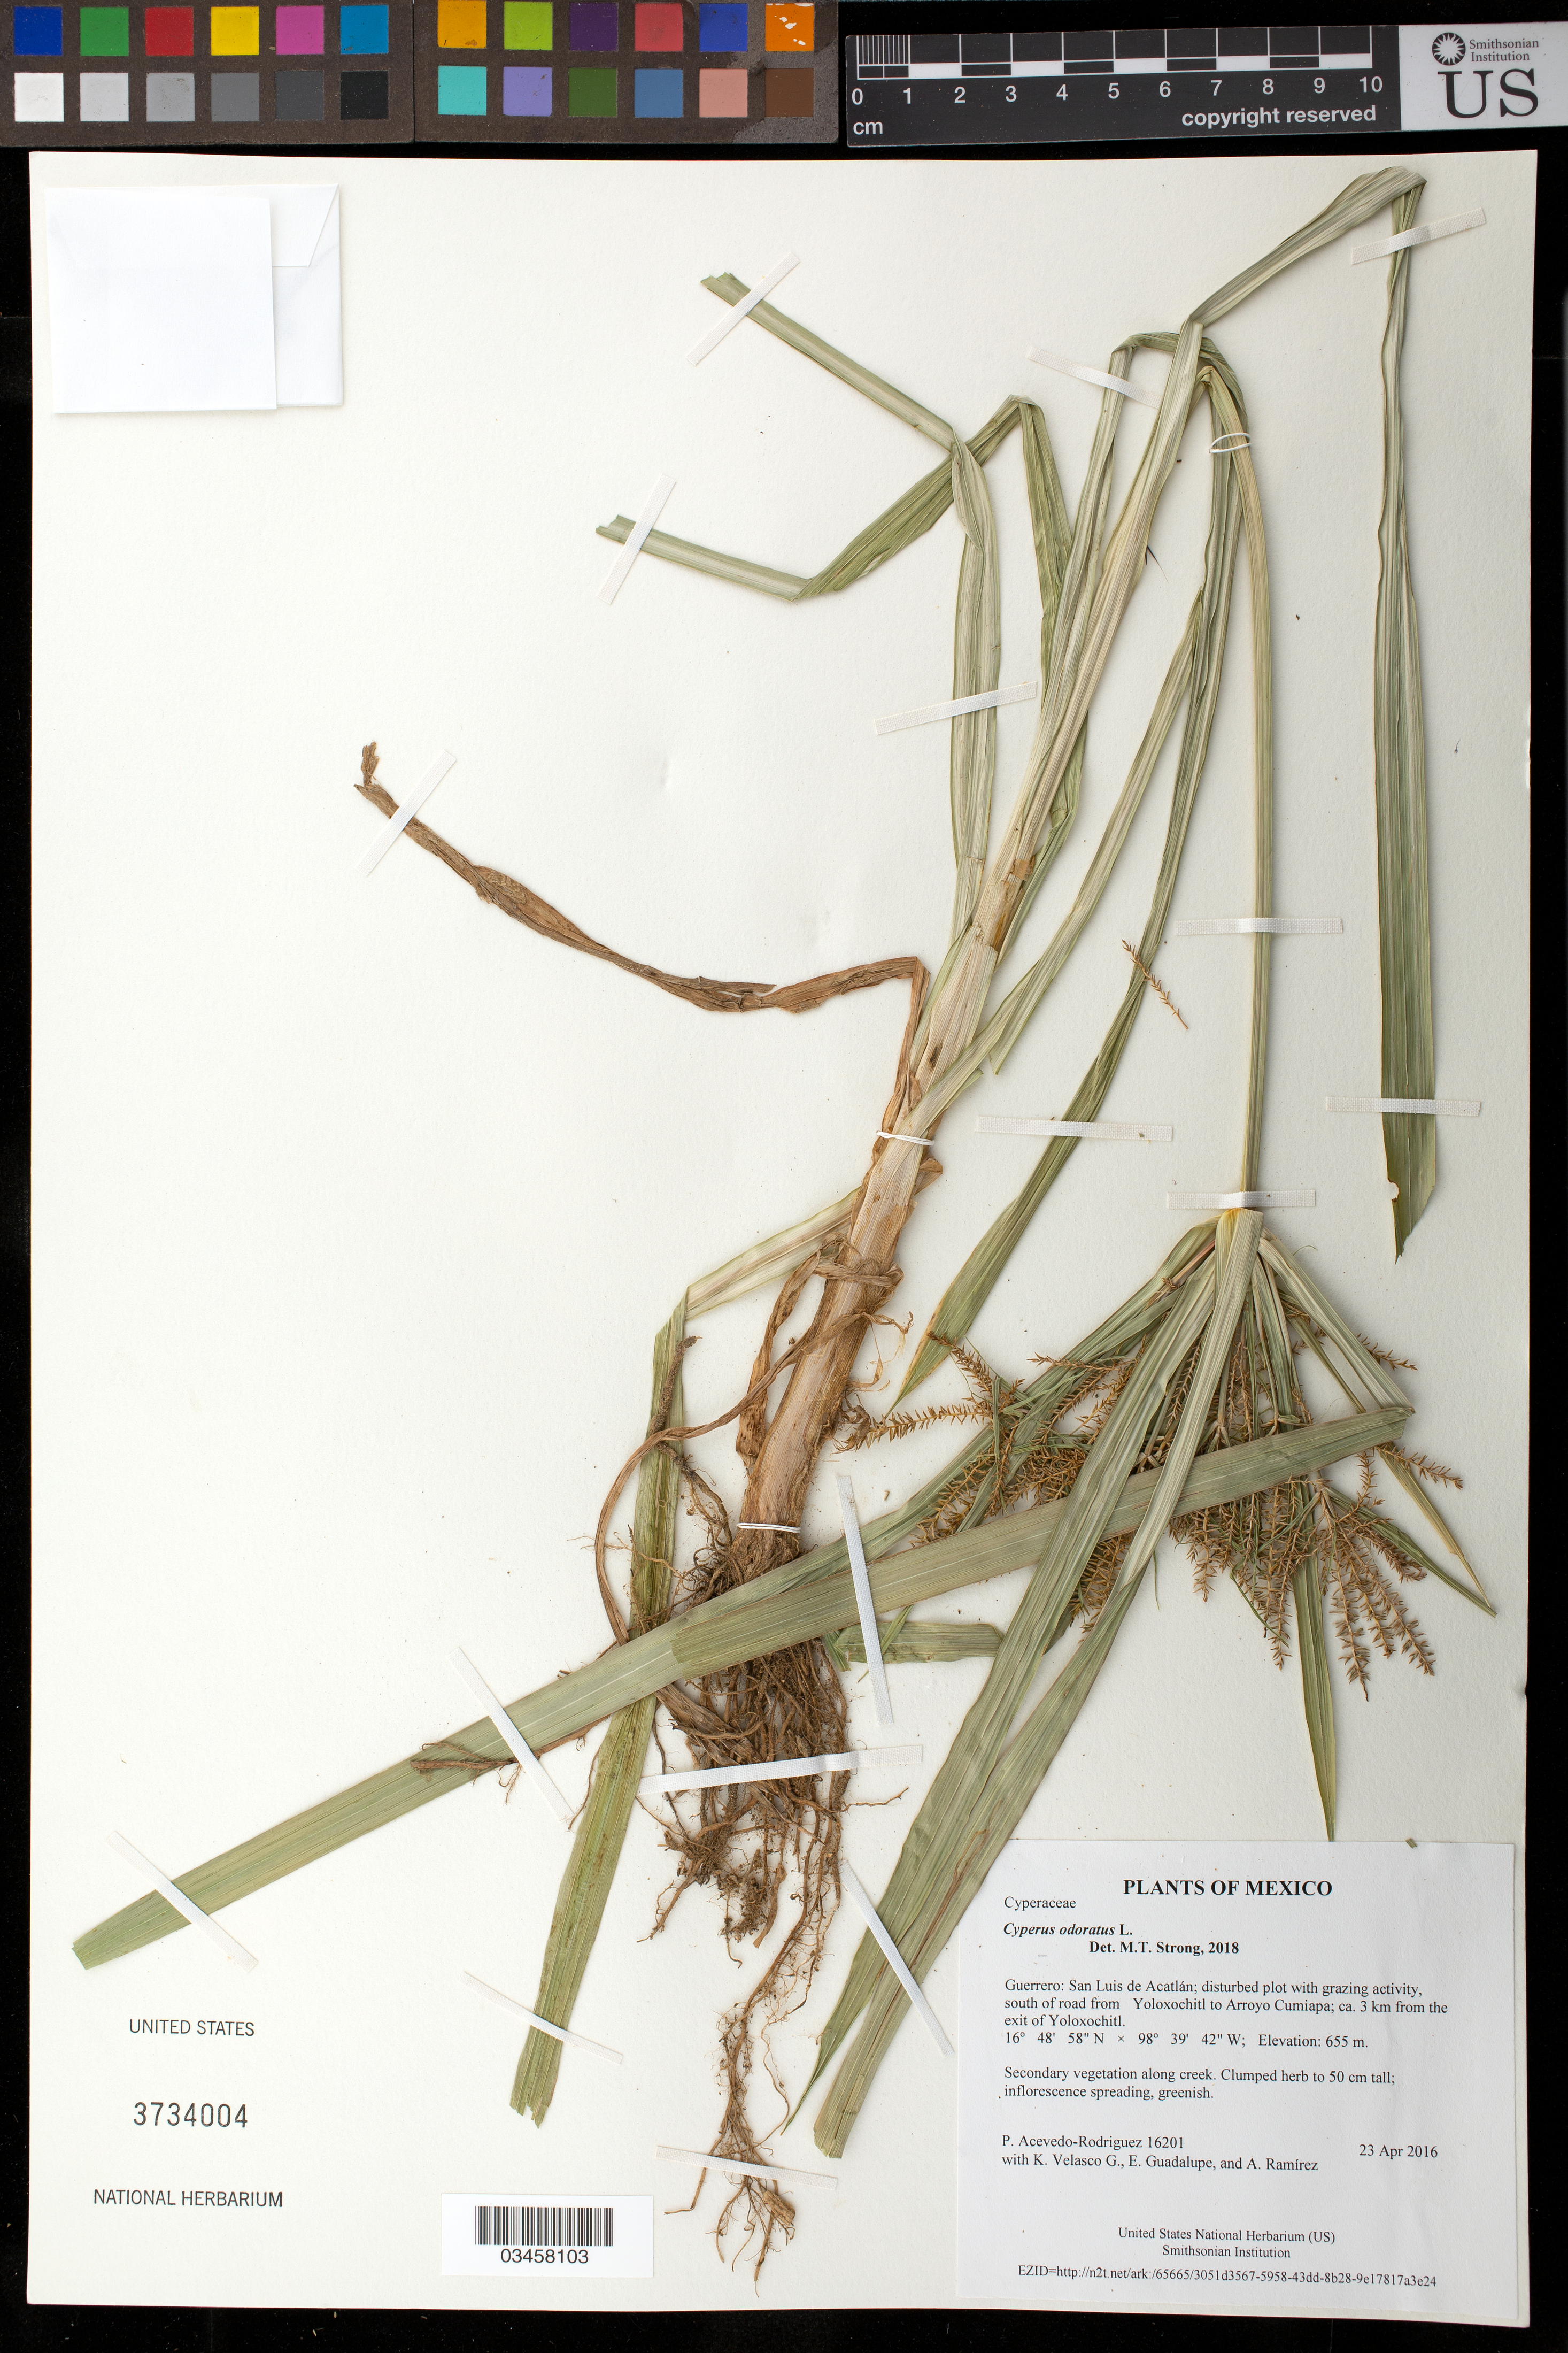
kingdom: Plantae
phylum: Tracheophyta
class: Liliopsida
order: Poales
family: Cyperaceae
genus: Cyperus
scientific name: Cyperus odoratus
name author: L.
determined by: Strong, Mark T., (BOT), Smithsonian Institution - National Museum of Natural History (UNITED STATES)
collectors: P. Acevedo-Rodr., K. Velasco G., E. Guadalupe & A. Ramírez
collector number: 16201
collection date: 2016-04-23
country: Mexico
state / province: Guerrero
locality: San Luis de Acatlán; disturbed plot with grazing activity, south of road from Yoloxochitl to Arroyo Cumiapa; ca. 3 km from the exit of Yoloxochitl.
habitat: Secondary vegetation along creek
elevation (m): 655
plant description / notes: US, NY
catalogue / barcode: US 3734004